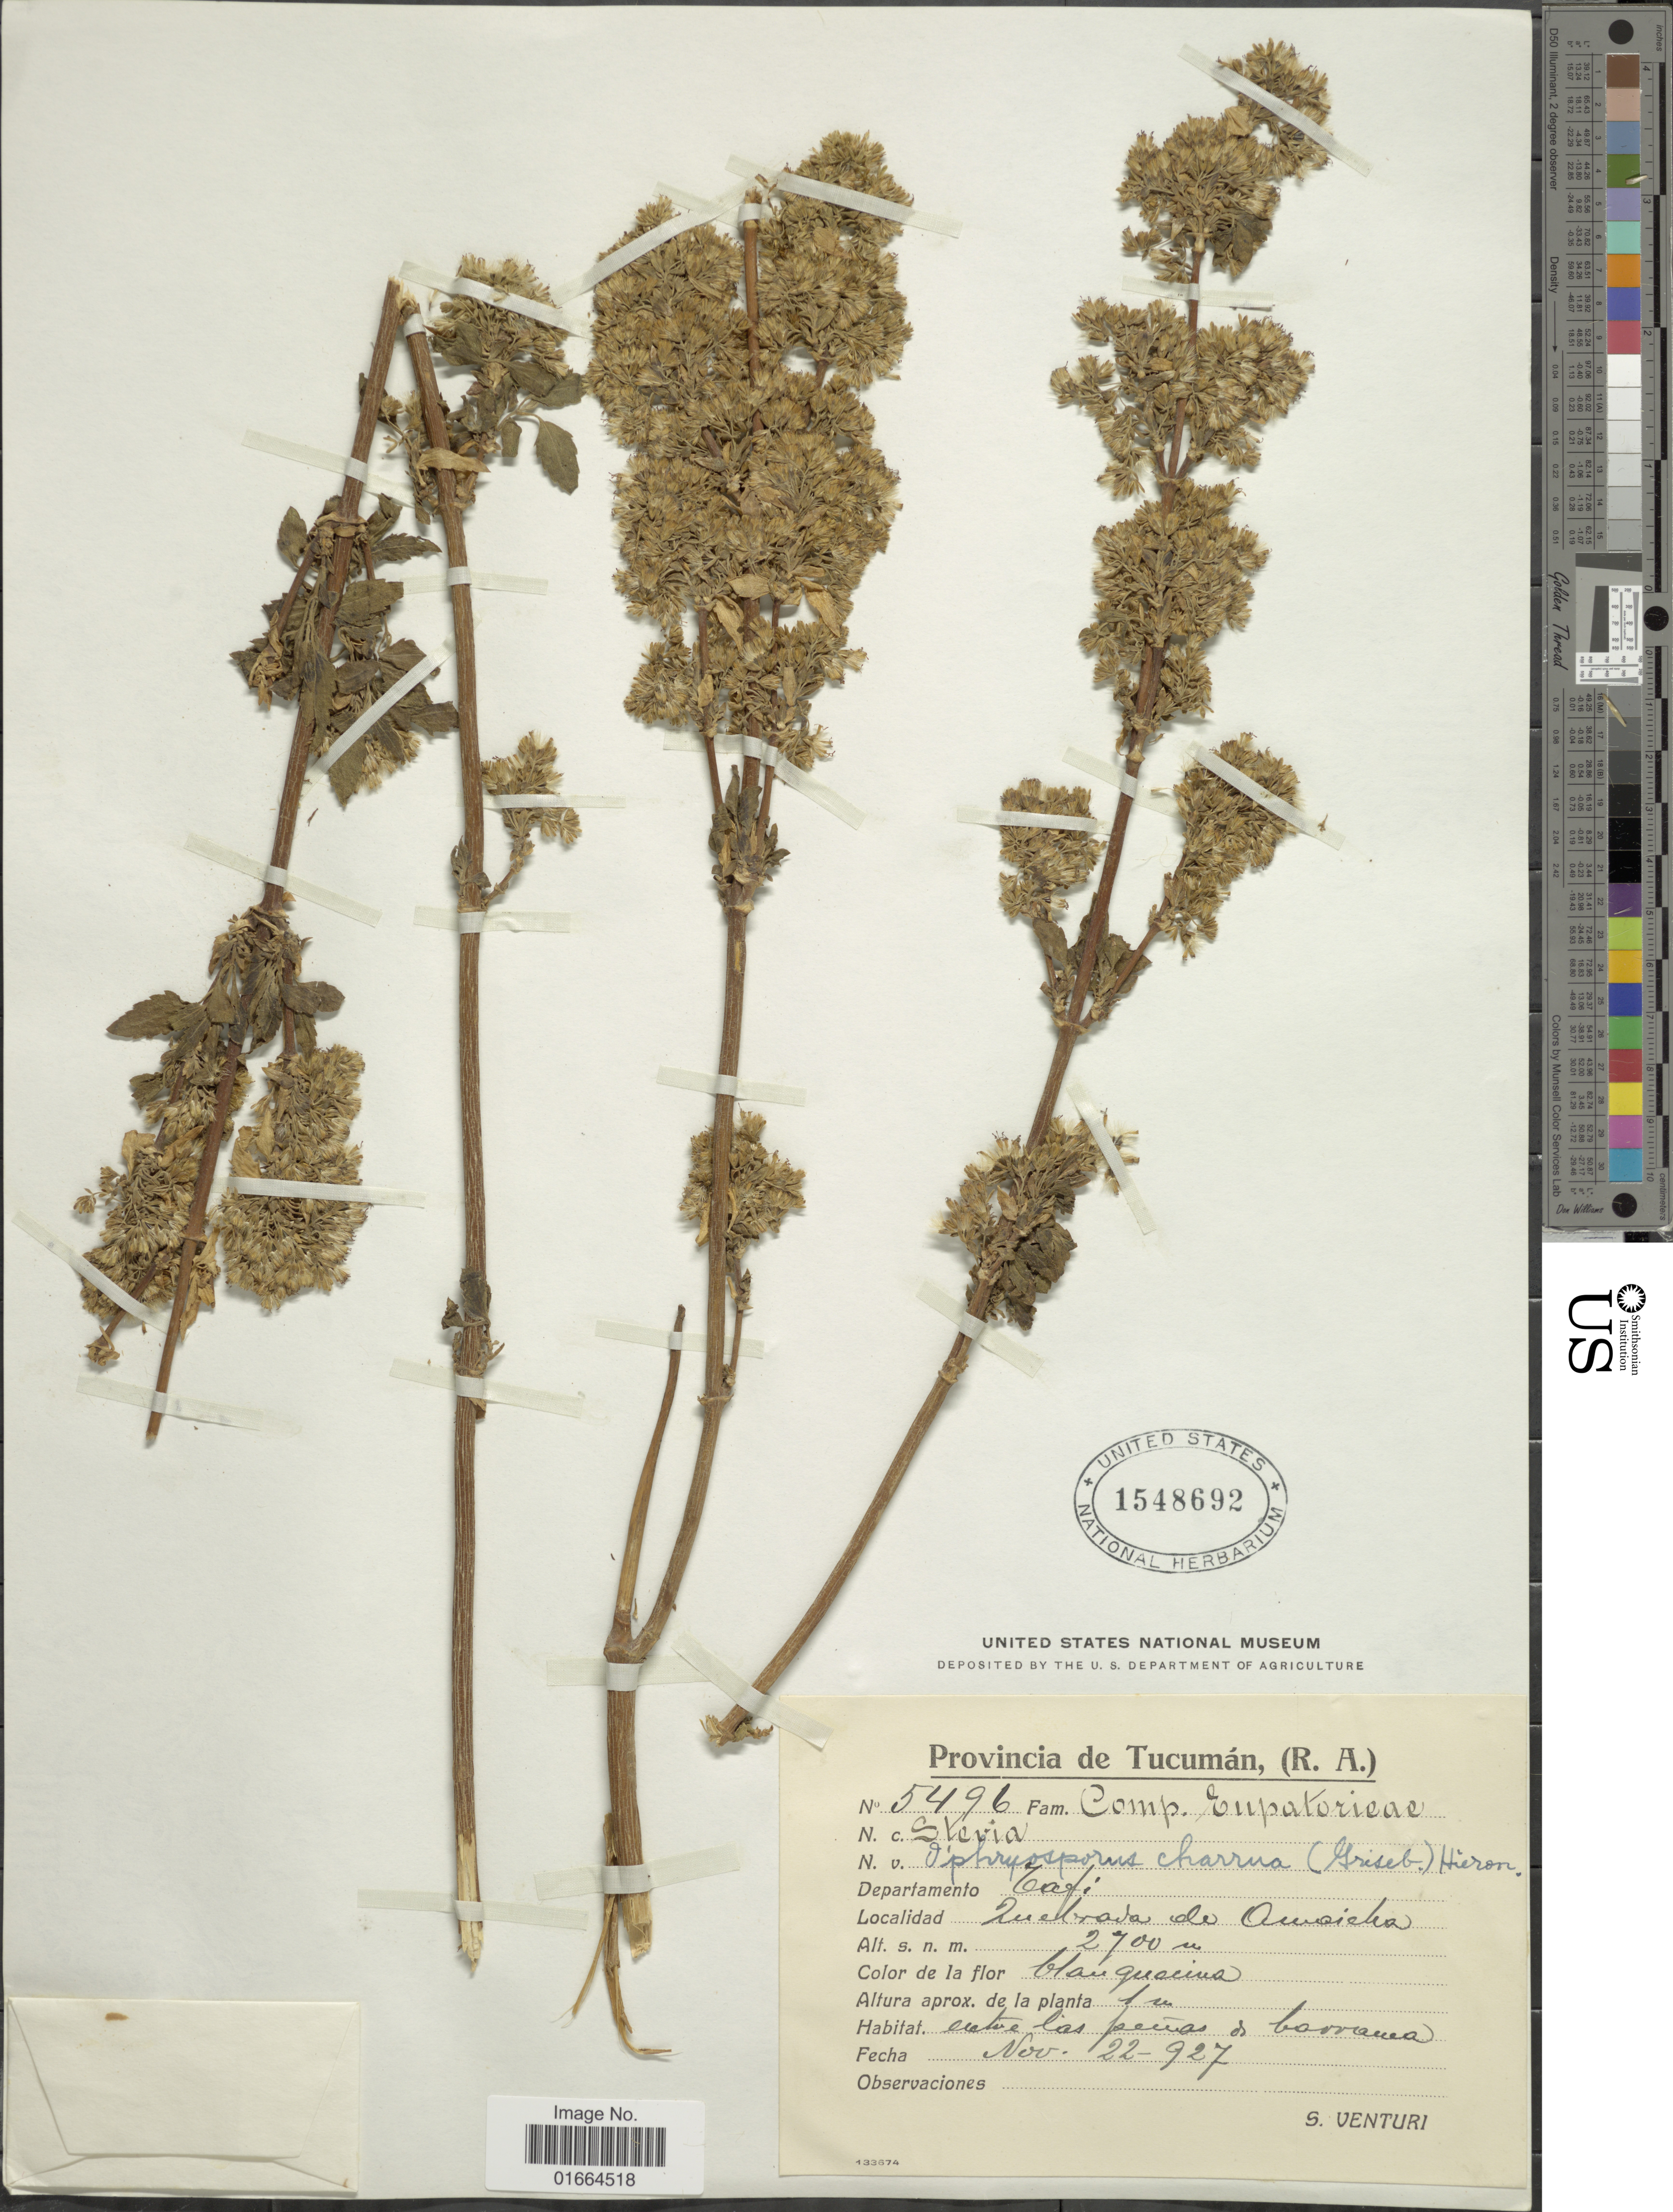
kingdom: Plantae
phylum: Tracheophyta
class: Magnoliopsida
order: Asterales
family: Asteraceae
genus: Ophryosporus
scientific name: Ophryosporus charua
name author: (Griseb.) Hieron.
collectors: S. Venturi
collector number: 5496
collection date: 1927-11-22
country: Argentina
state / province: Tucuman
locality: Quebrada de Amaichá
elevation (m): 2700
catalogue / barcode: US 1548692